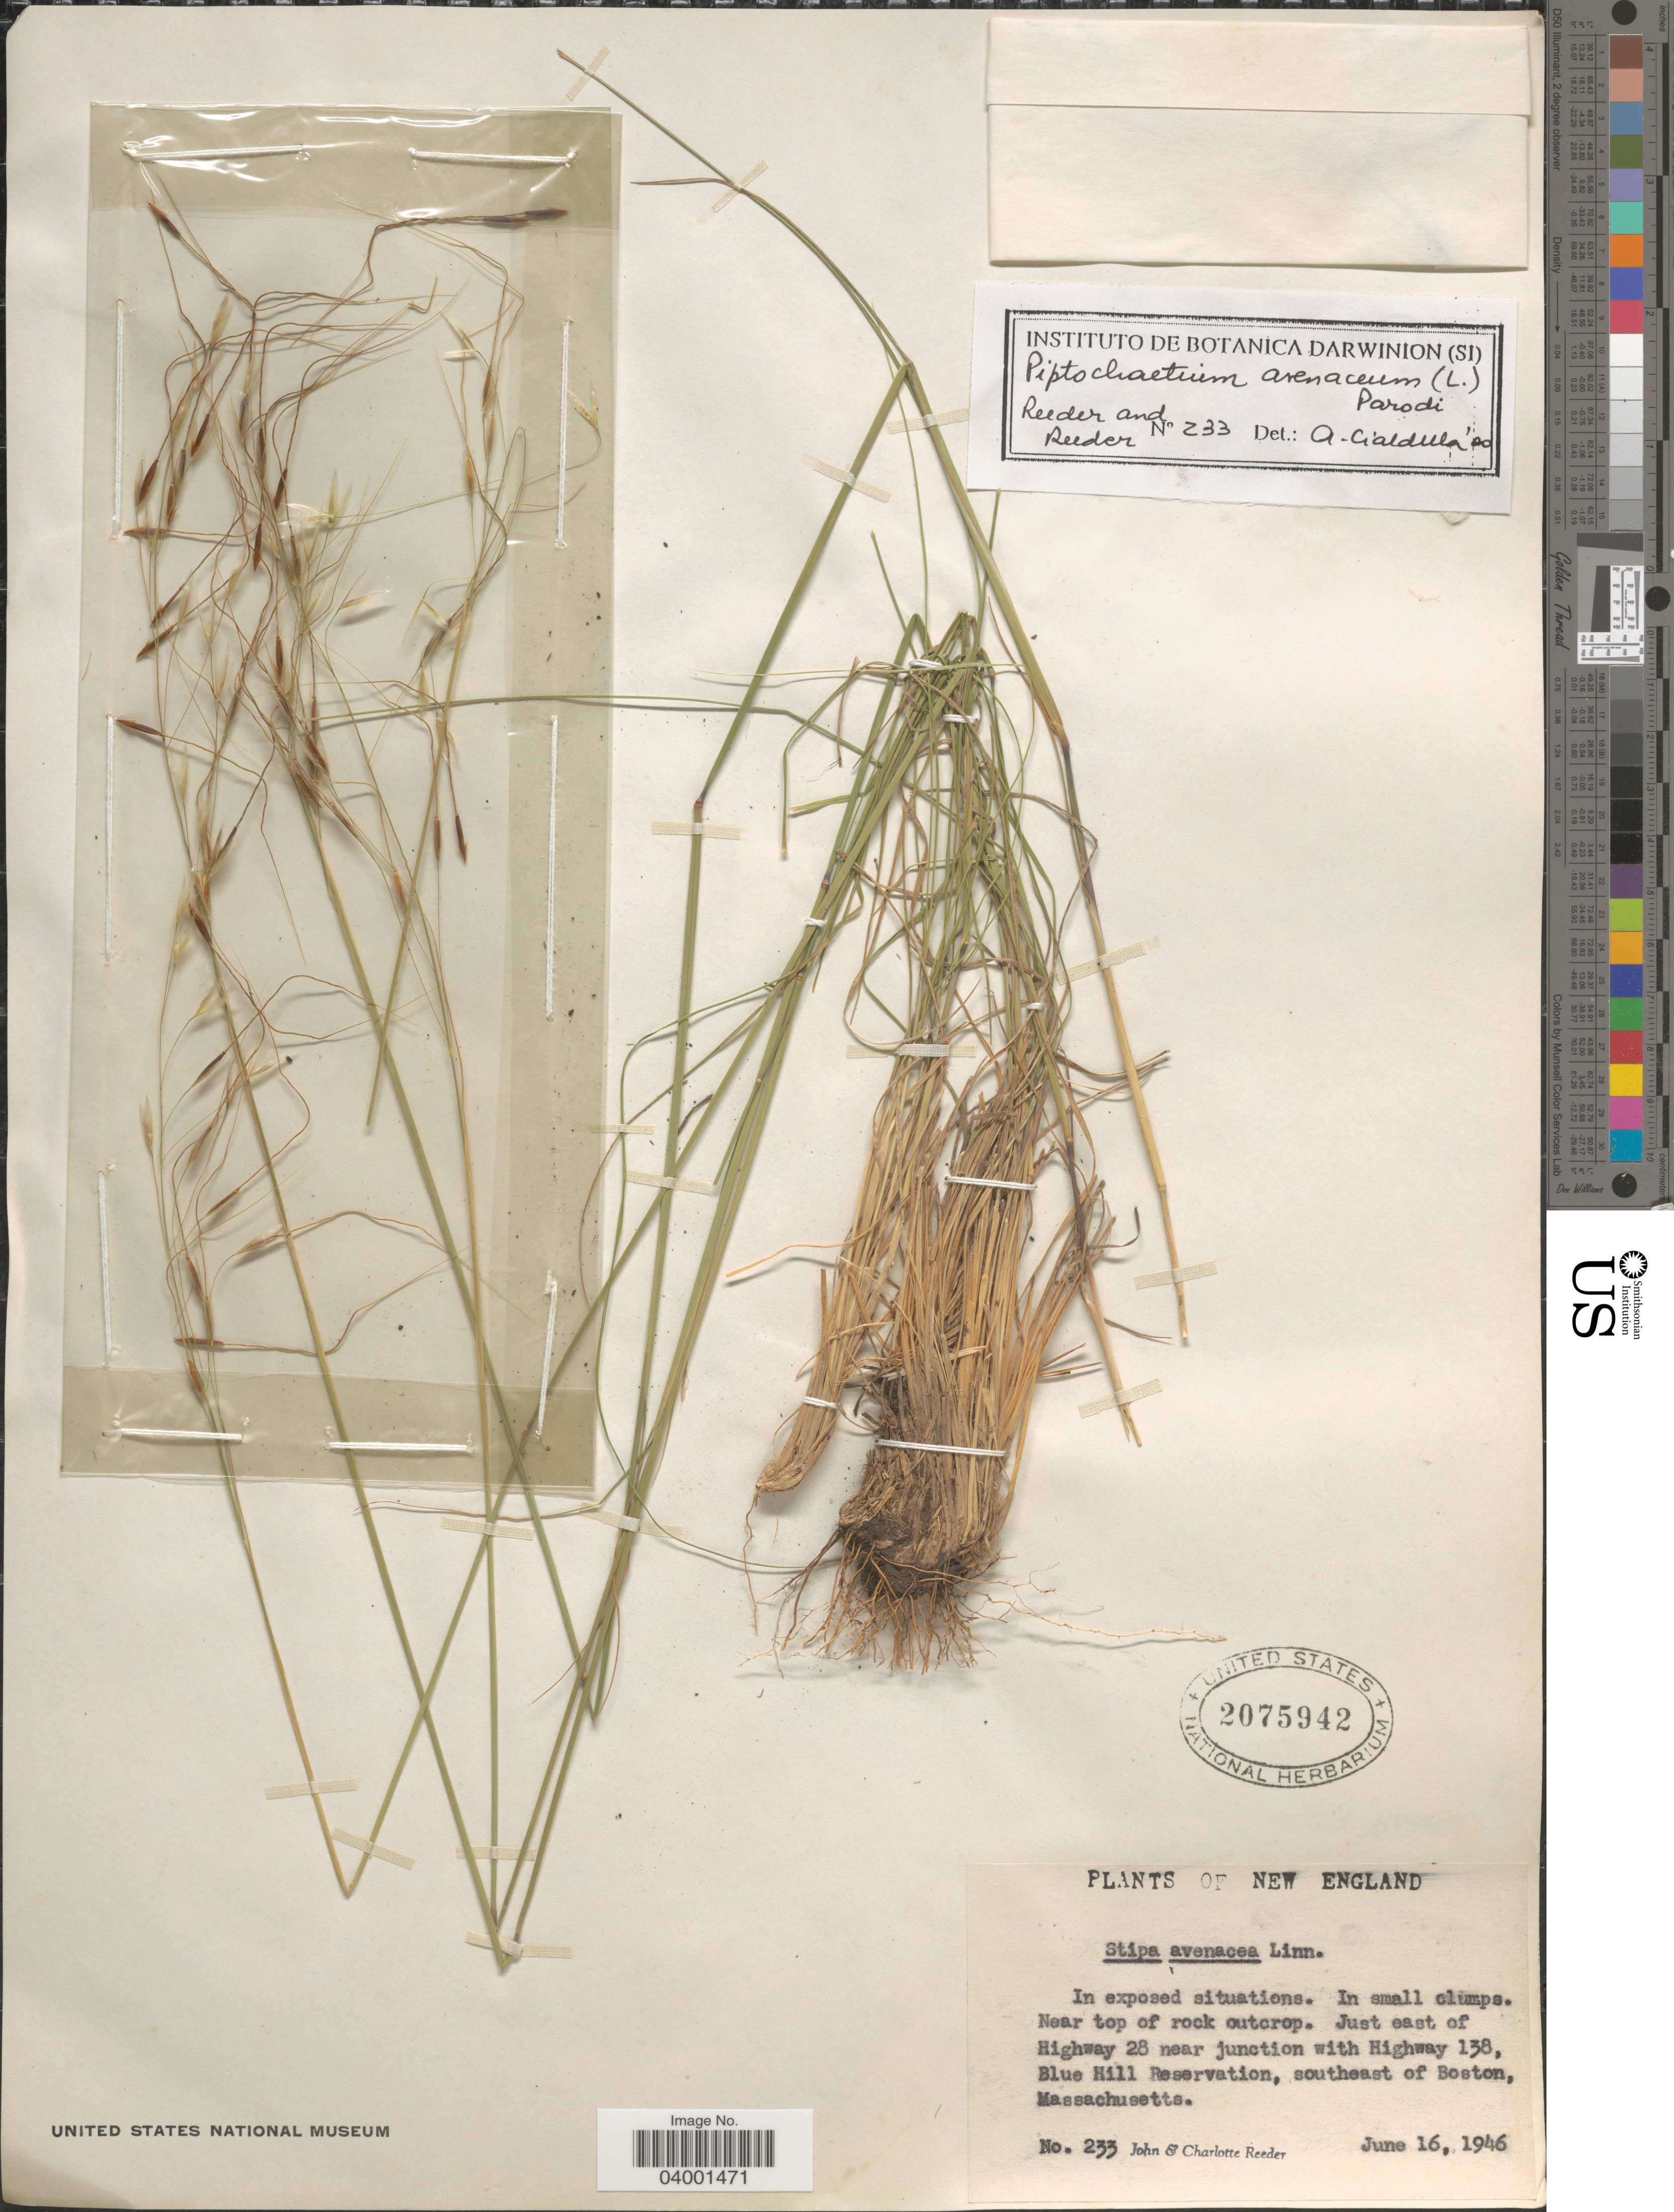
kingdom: Plantae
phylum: Tracheophyta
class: Liliopsida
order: Poales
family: Poaceae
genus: Piptochaetium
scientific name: Piptochaetium avenaceum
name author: (L.) Parodi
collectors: J. R. Reeder & C. G. Reeder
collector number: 233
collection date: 1946-06-16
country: United States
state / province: Massachusetts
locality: New England. Near top of rock outcrop. Just east of Highway 28 near junction with Highway 138, Blue Hill Reservation, south east of Boston.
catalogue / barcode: US 2075942